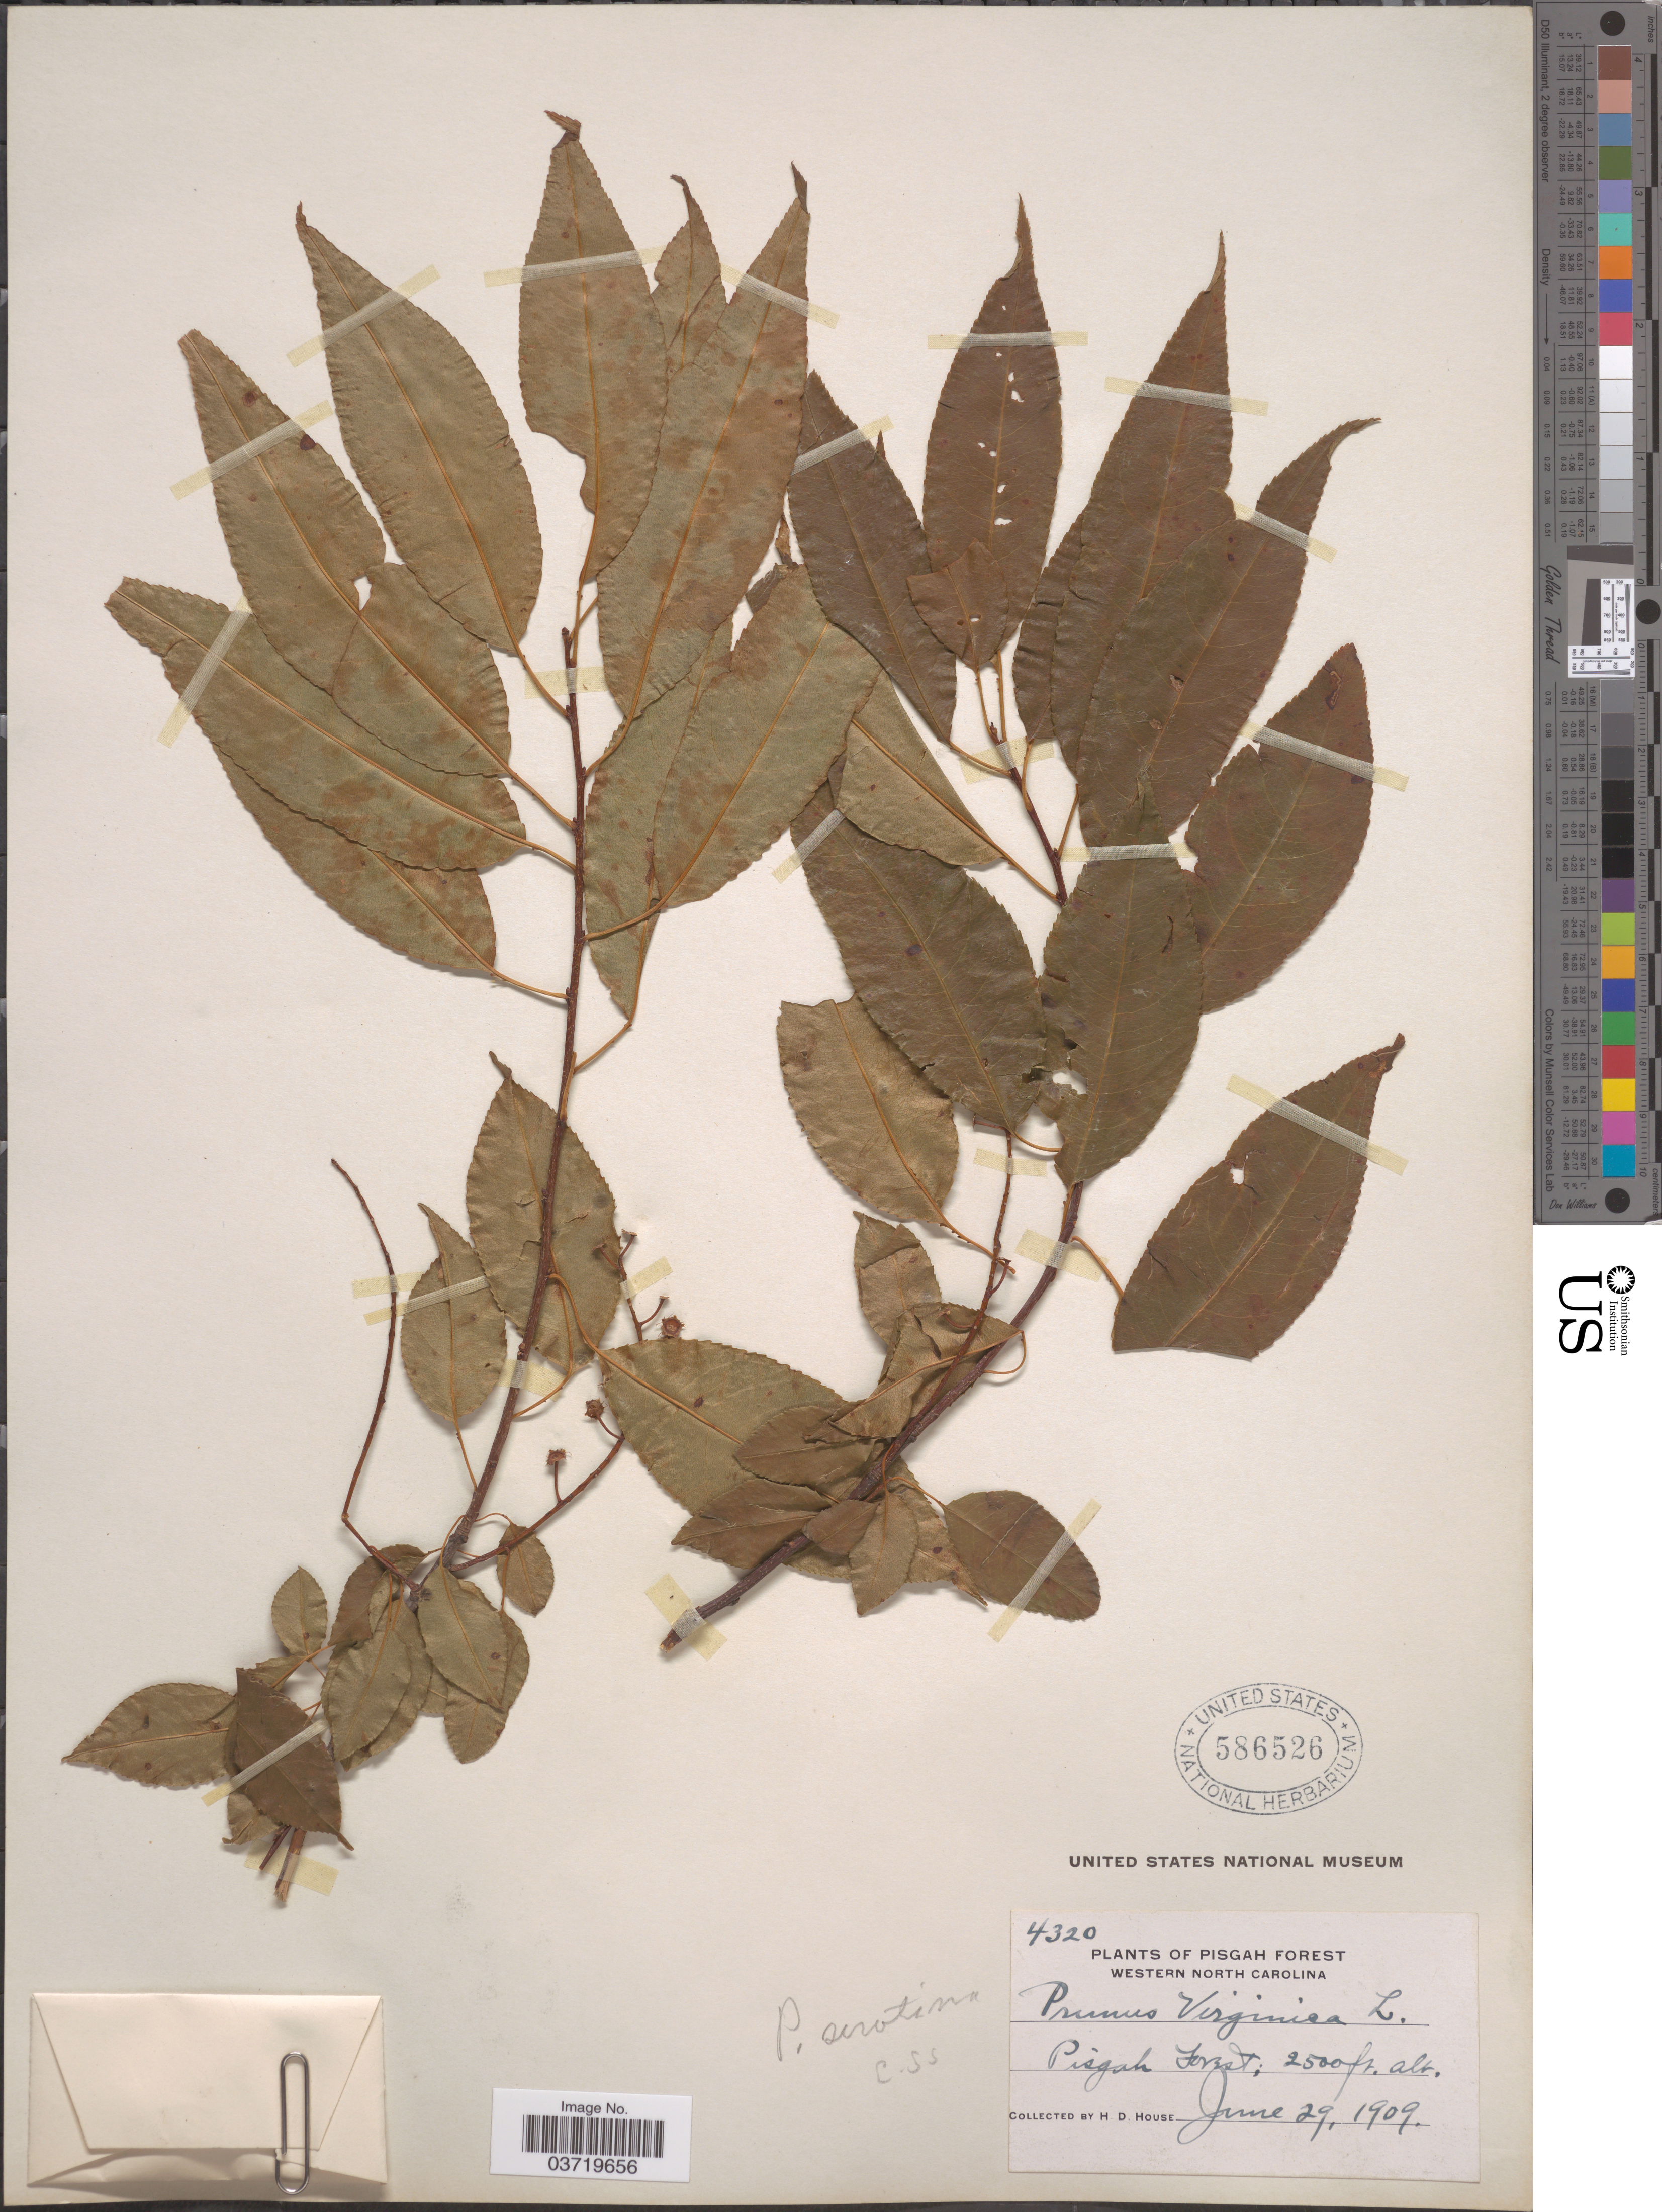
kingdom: Plantae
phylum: Tracheophyta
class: Magnoliopsida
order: Rosales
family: Rosaceae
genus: Prunus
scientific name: Prunus serotina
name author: Ehrh.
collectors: H. D. House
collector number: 4320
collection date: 1909-06-29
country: United States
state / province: North Carolina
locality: Pisgah Forest. Western North Carolina.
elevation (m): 762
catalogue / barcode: US 586526